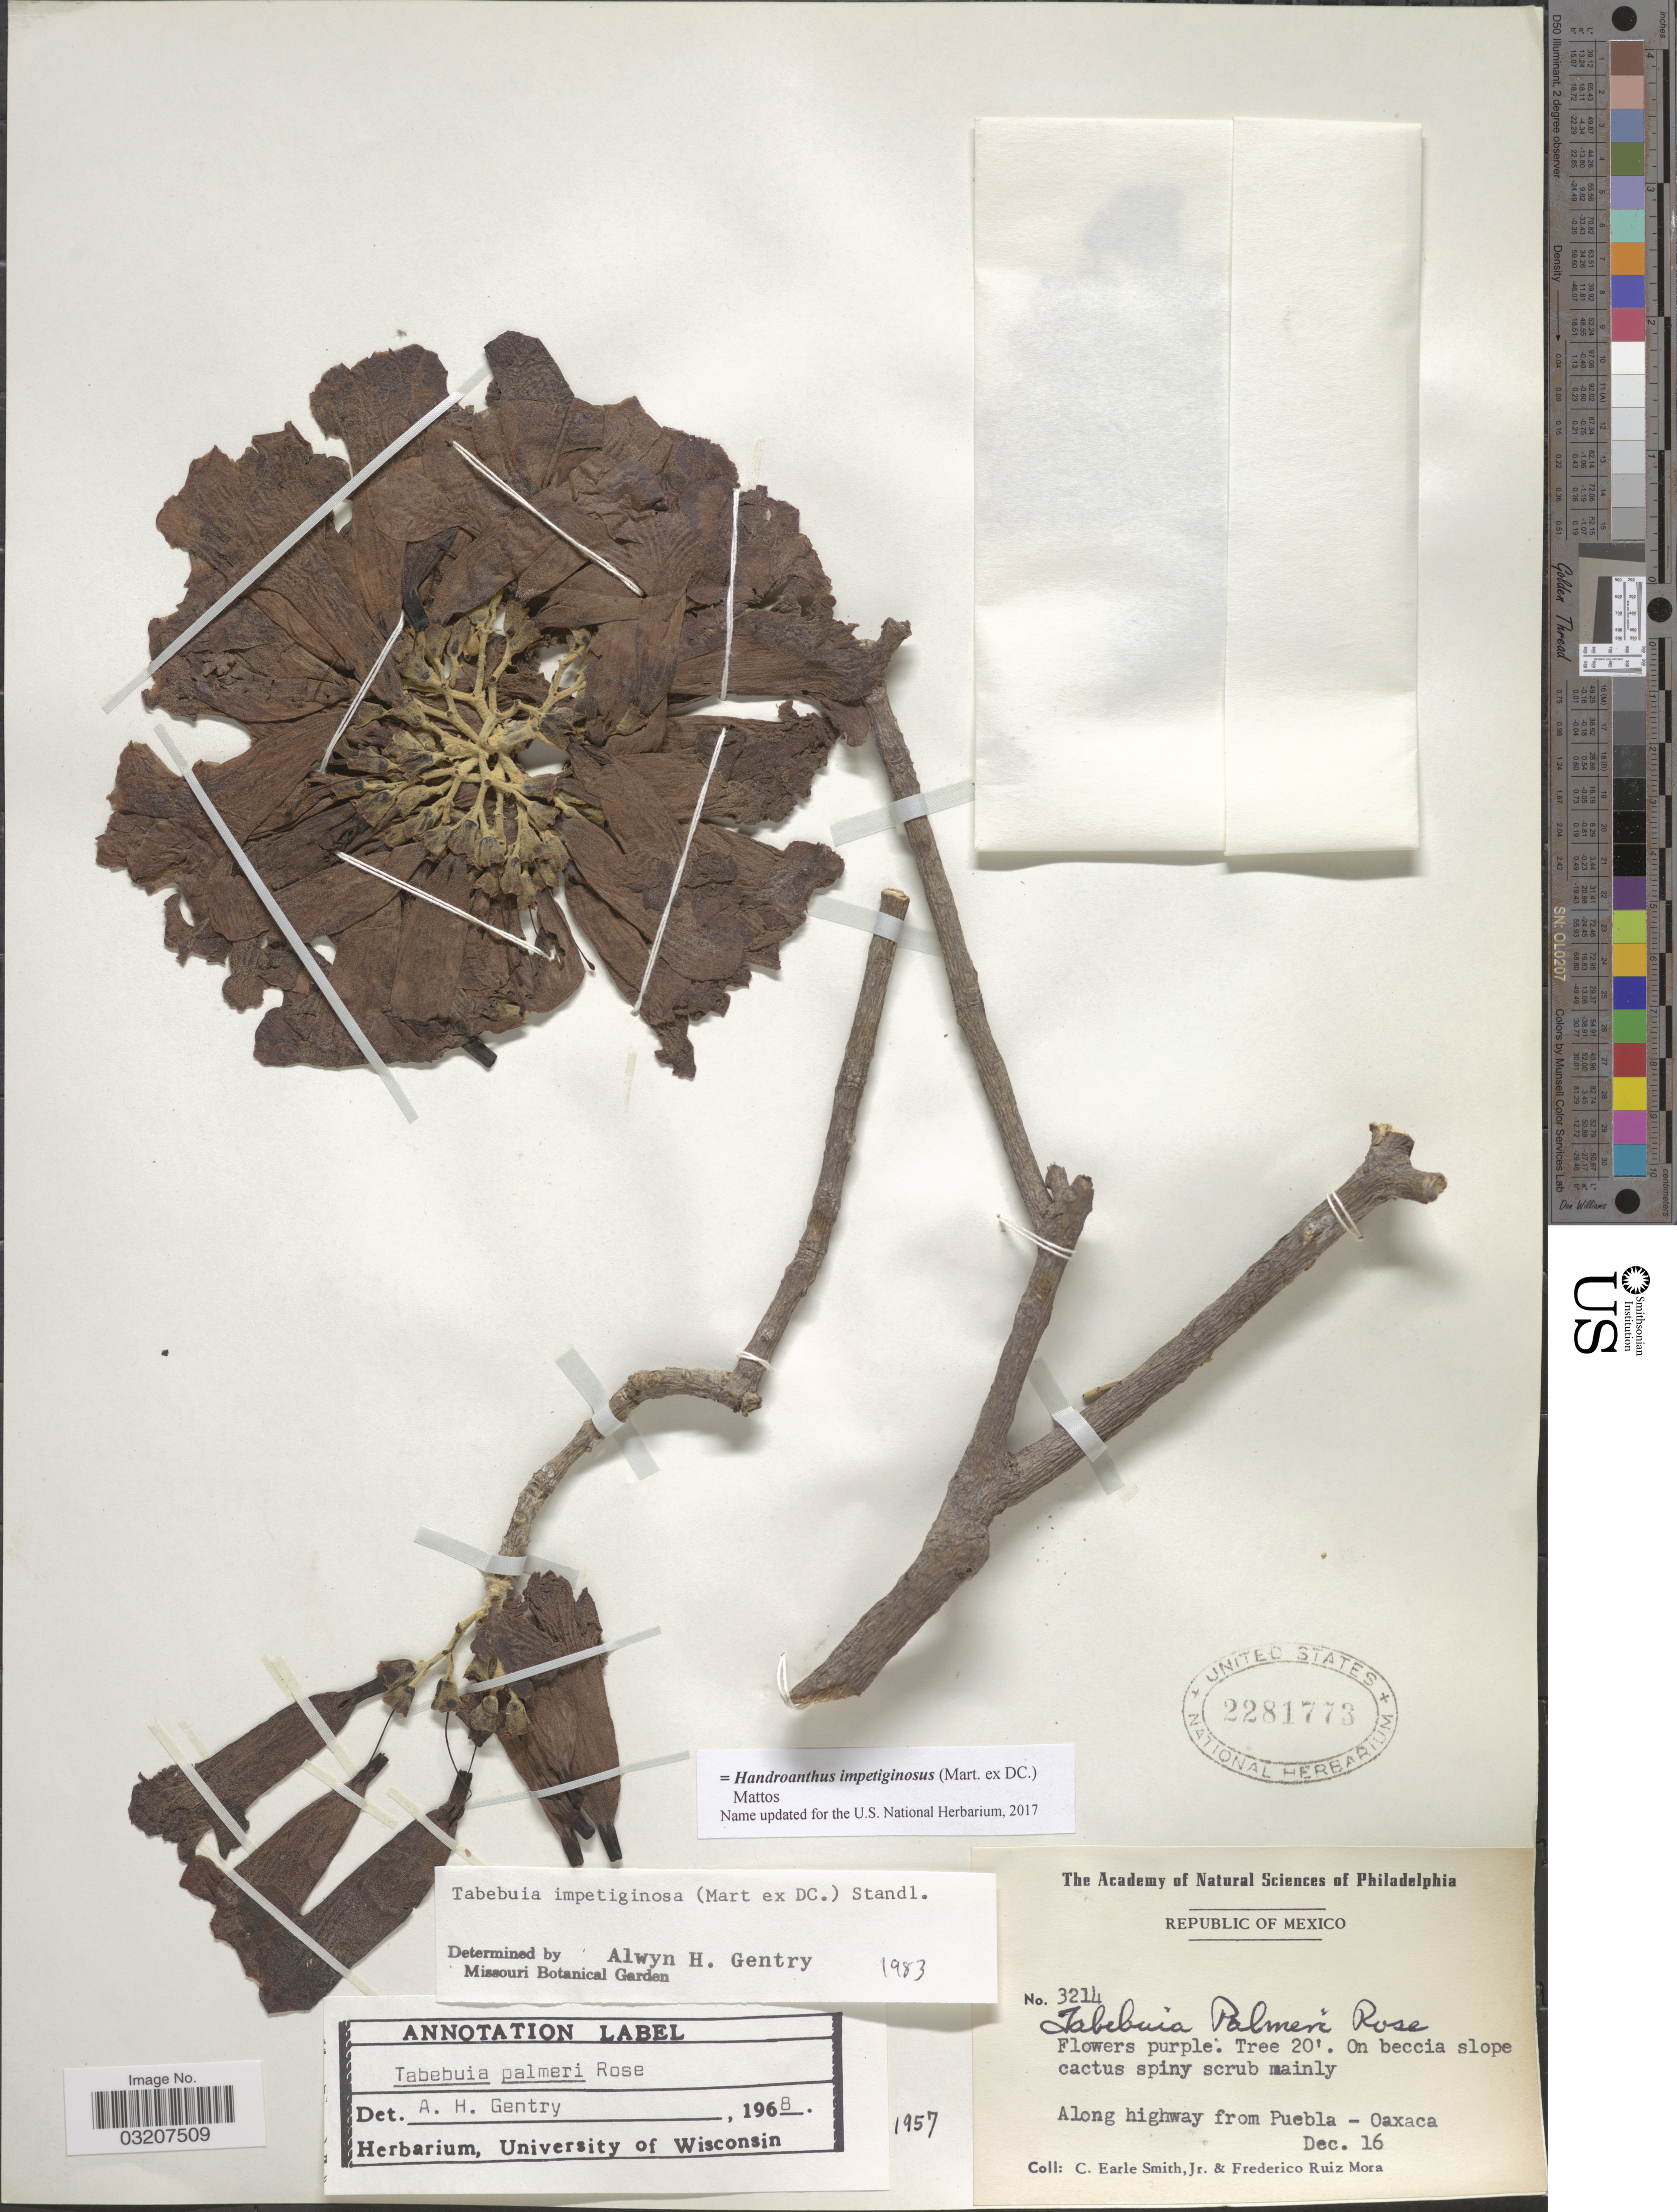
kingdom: Plantae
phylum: Tracheophyta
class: Magnoliopsida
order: Lamiales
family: Bignoniaceae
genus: Handroanthus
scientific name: Handroanthus impetiginosus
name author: (Mart. ex DC.) Mattos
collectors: C. E. Smith Jr. & Ruiz Mora, F.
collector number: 3214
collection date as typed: Transcribed d/m/y: /12/16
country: Mexico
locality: Along highway from Puebla-Oaxaca.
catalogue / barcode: US 2281773